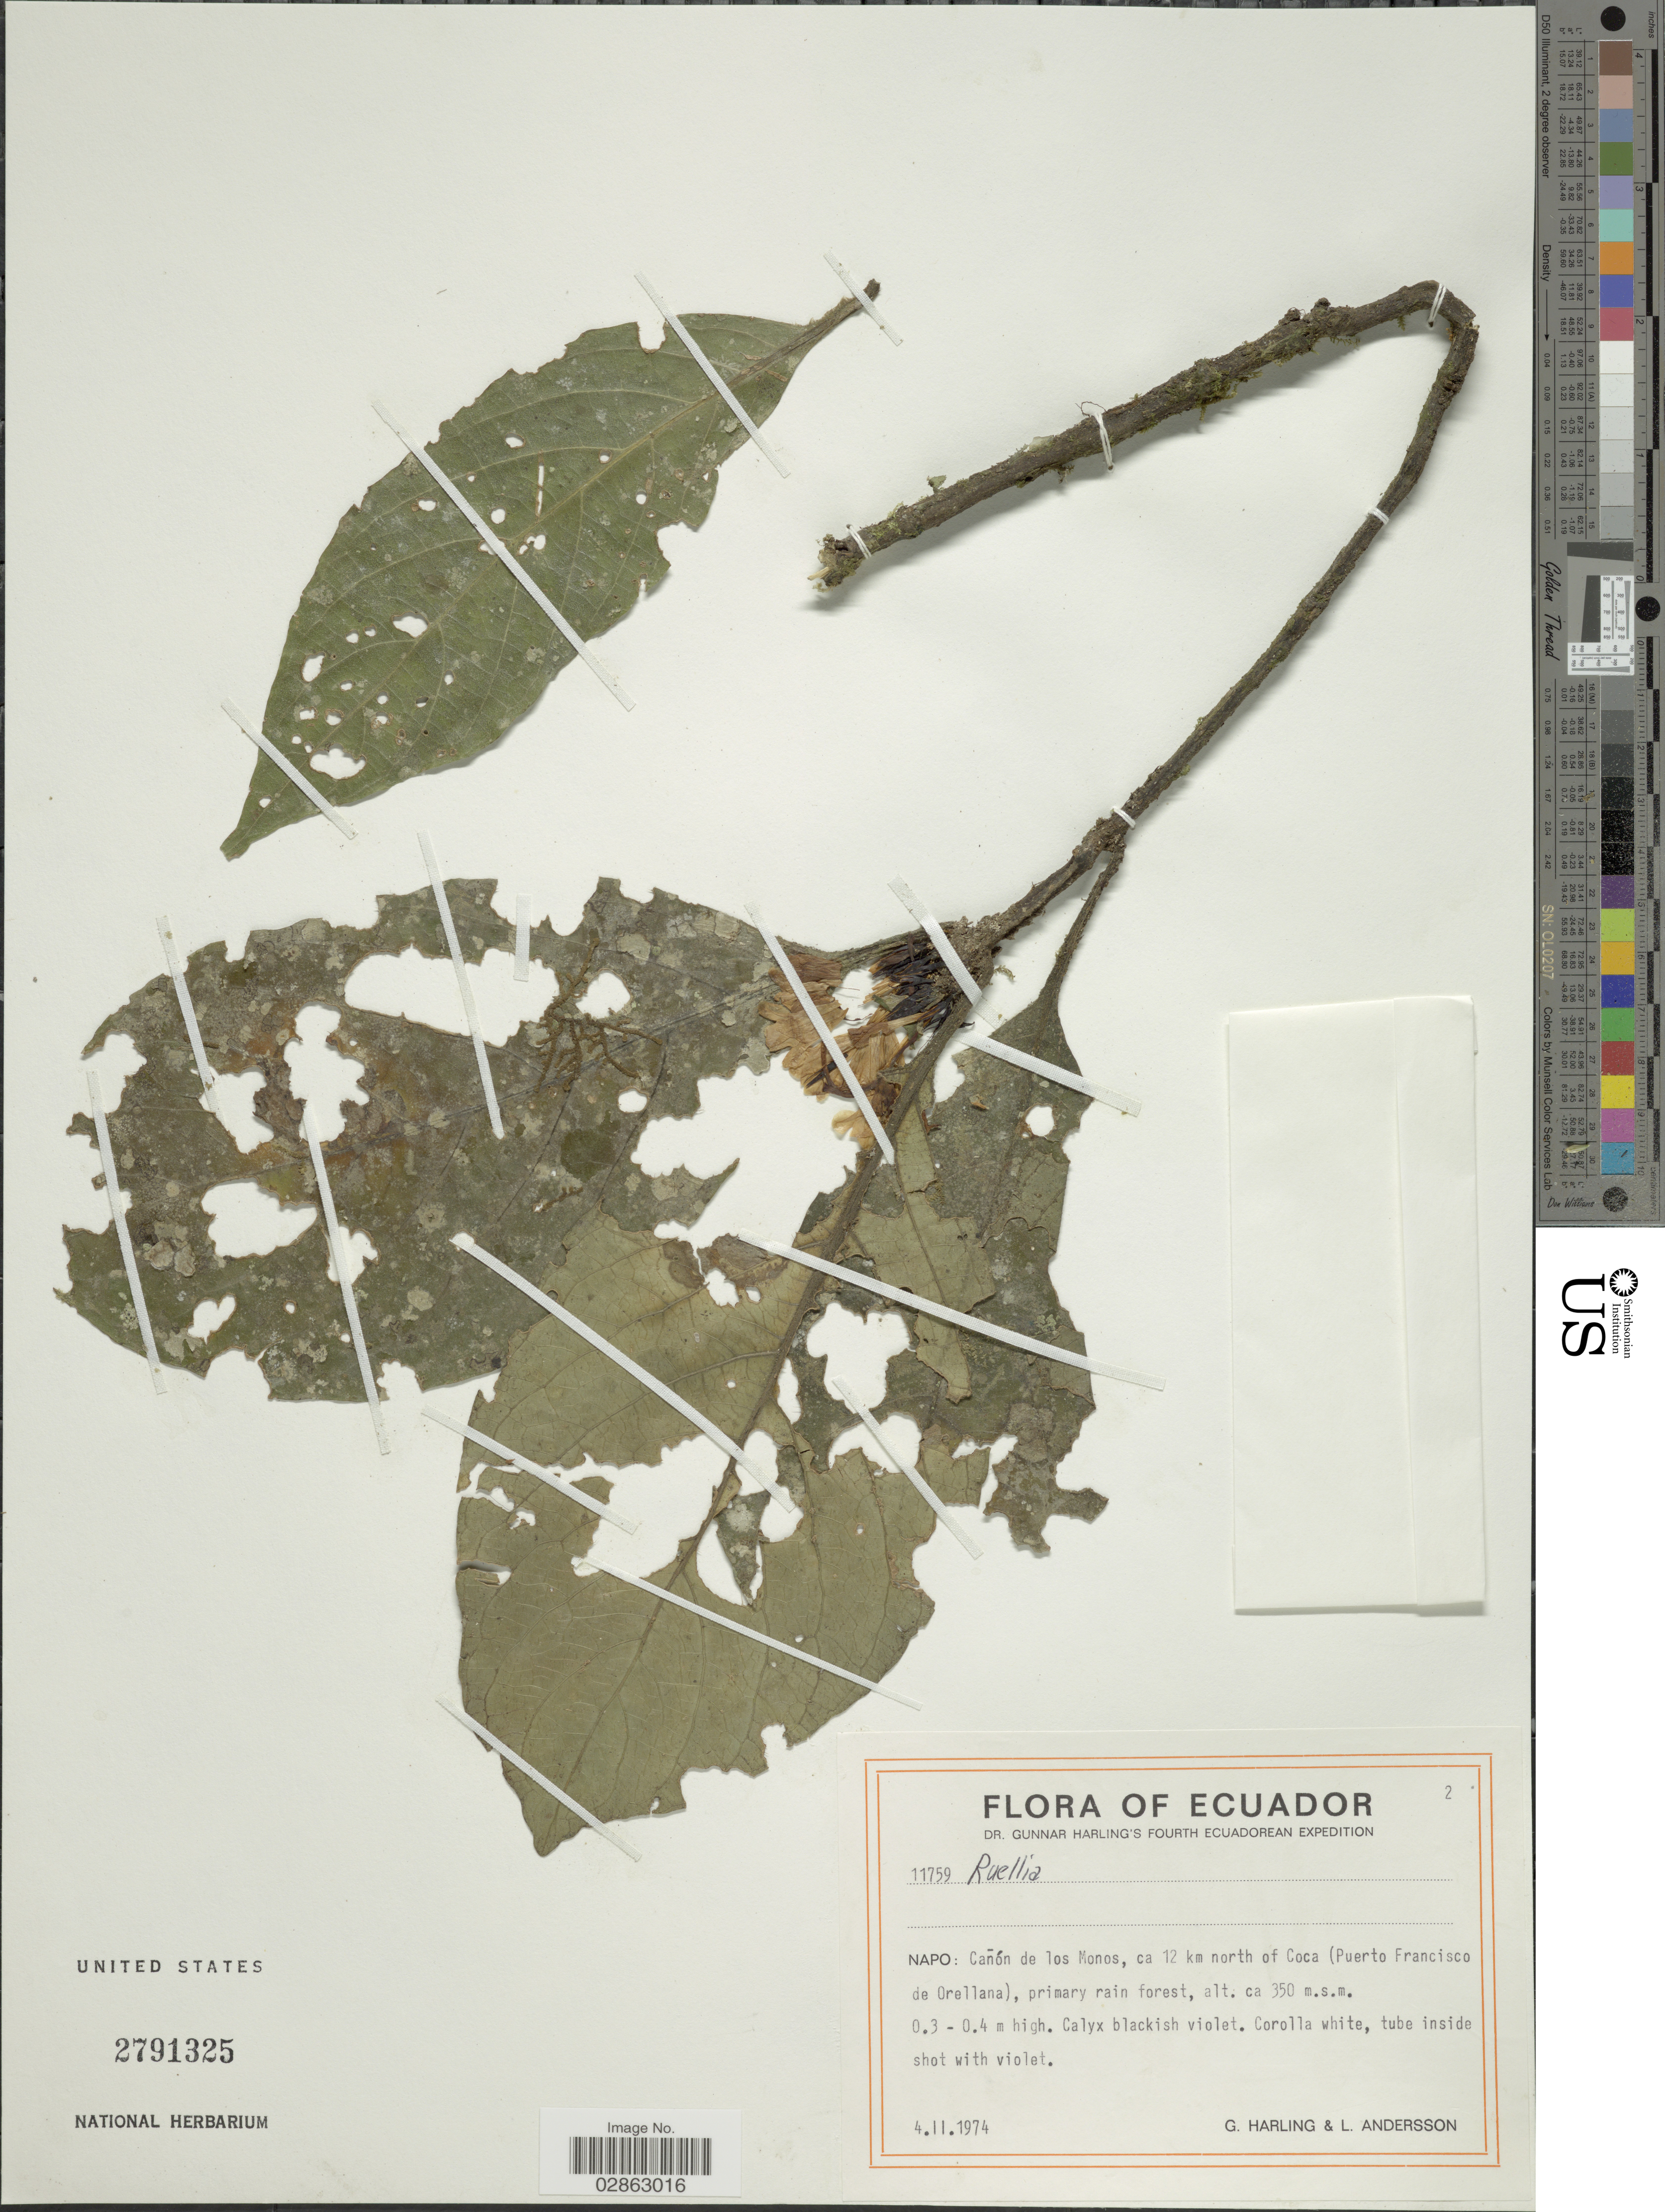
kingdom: Plantae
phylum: Tracheophyta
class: Magnoliopsida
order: Lamiales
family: Acanthaceae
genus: Ruellia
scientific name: Ruellia sp.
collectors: G. Harling & L. Andersson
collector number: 11759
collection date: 1974-11-04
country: Ecuador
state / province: Napo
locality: Cañón de los Monos, ca 12 km north of Coca (Puerto Francisco de Orellana).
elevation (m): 350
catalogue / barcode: US 2791325